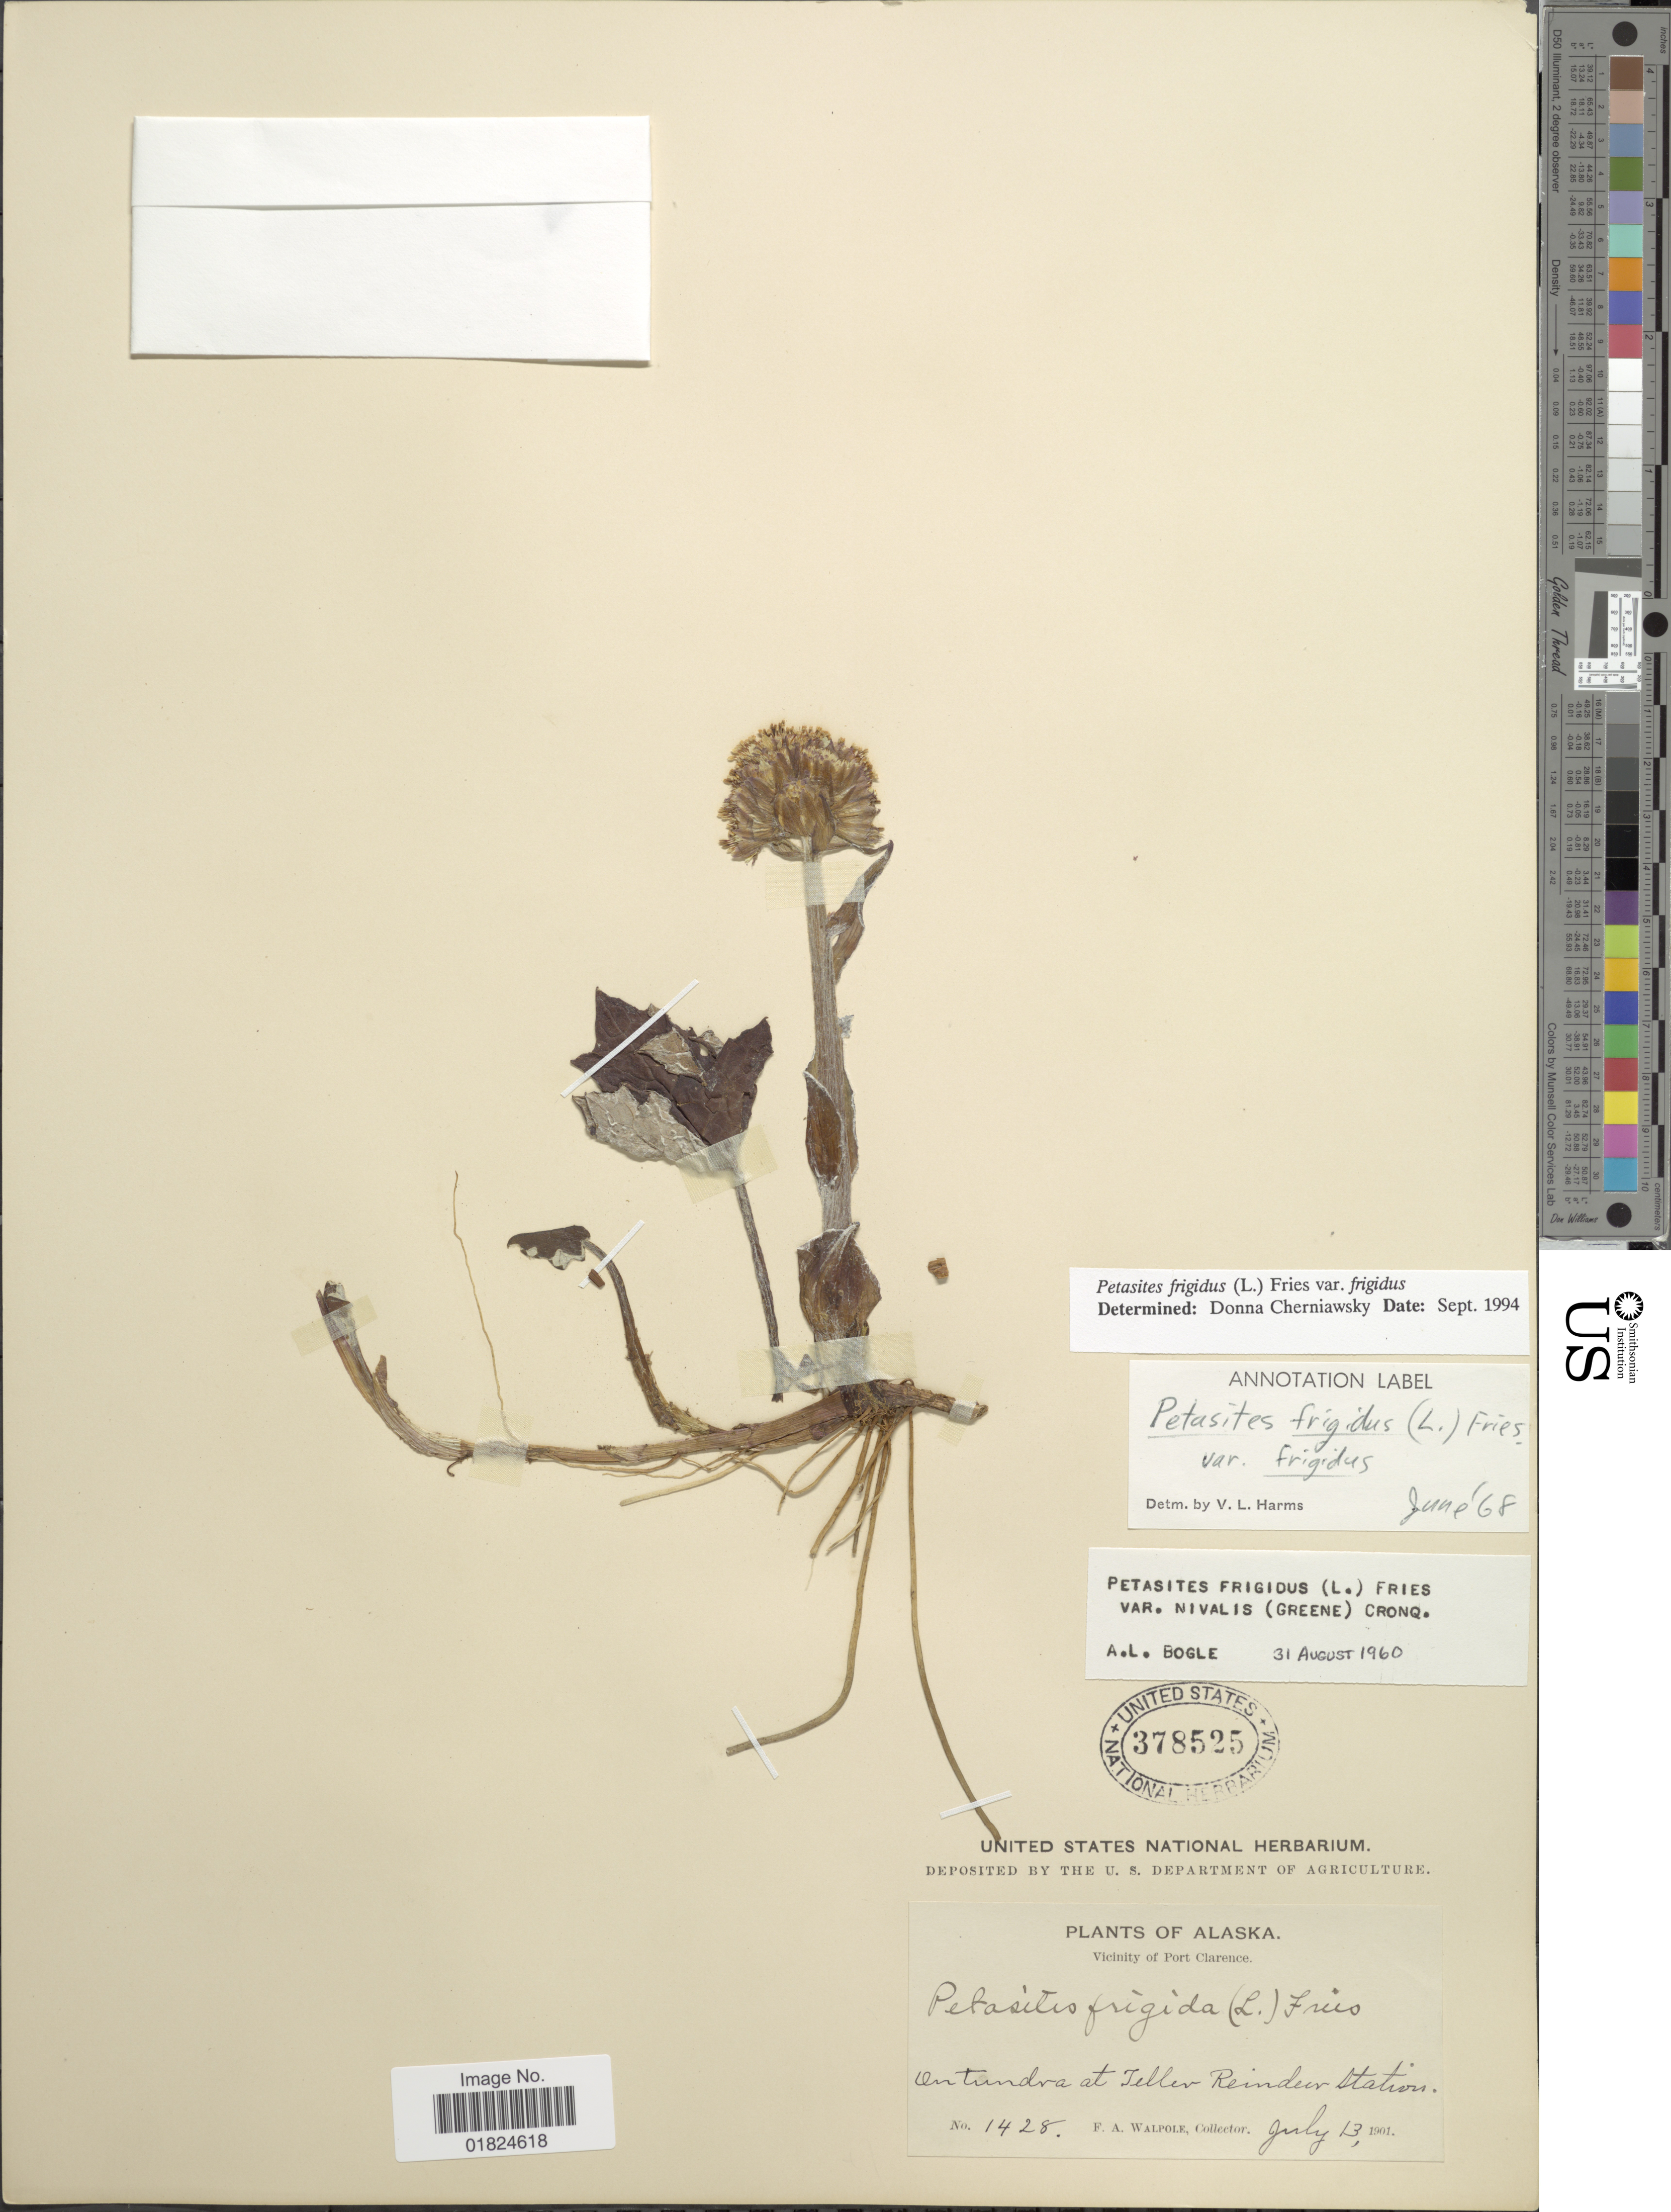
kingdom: Plantae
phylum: Tracheophyta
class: Magnoliopsida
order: Asterales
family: Asteraceae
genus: Petasites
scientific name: Petasites frigidus var. frigidus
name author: (L.) Fr.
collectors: F. Walpole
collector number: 1428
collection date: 1901-07-13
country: United States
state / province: Alaska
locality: Vicinity of Port Clarence. On tundra at Teller Reindeer stations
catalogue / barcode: US 378525